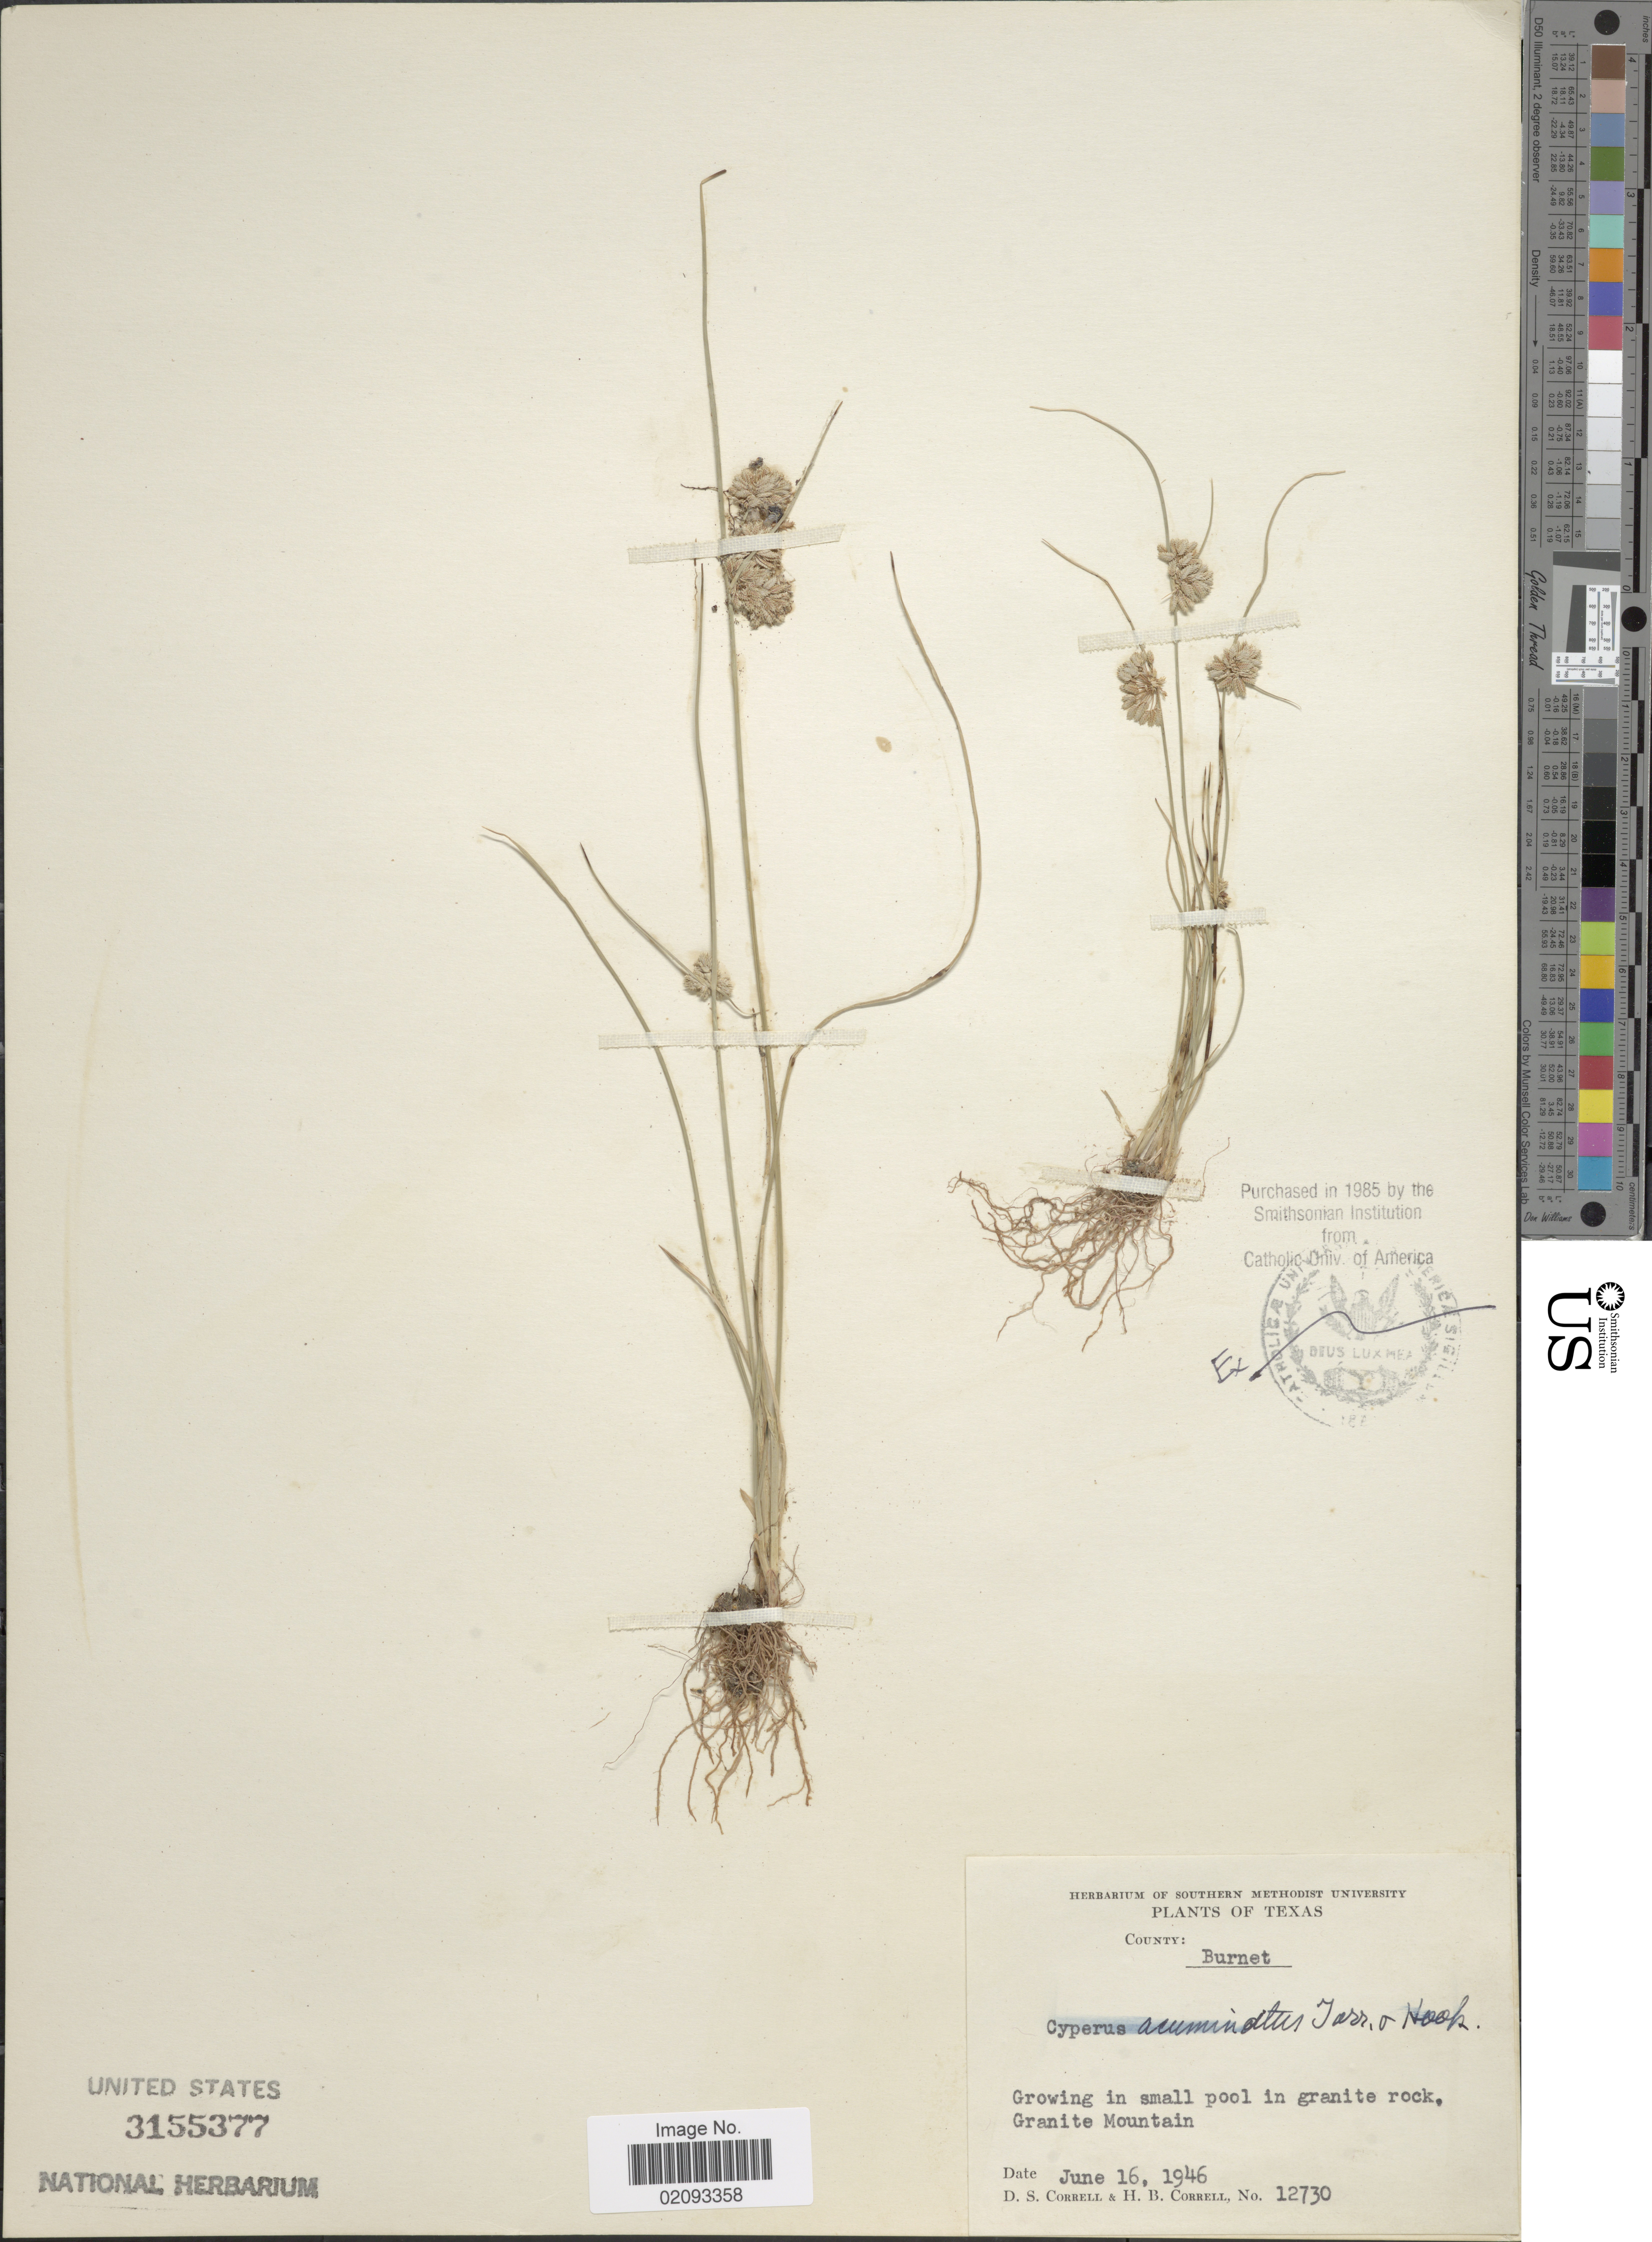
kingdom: Plantae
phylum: Tracheophyta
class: Liliopsida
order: Poales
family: Cyperaceae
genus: Cyperus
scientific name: Cyperus acuminatus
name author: Torr. & Hook.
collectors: D. S. Correll & H. Correll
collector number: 12730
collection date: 1946-06-16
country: United States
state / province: Texas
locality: County: Burnet. Granite Mountain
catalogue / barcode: US 3155377